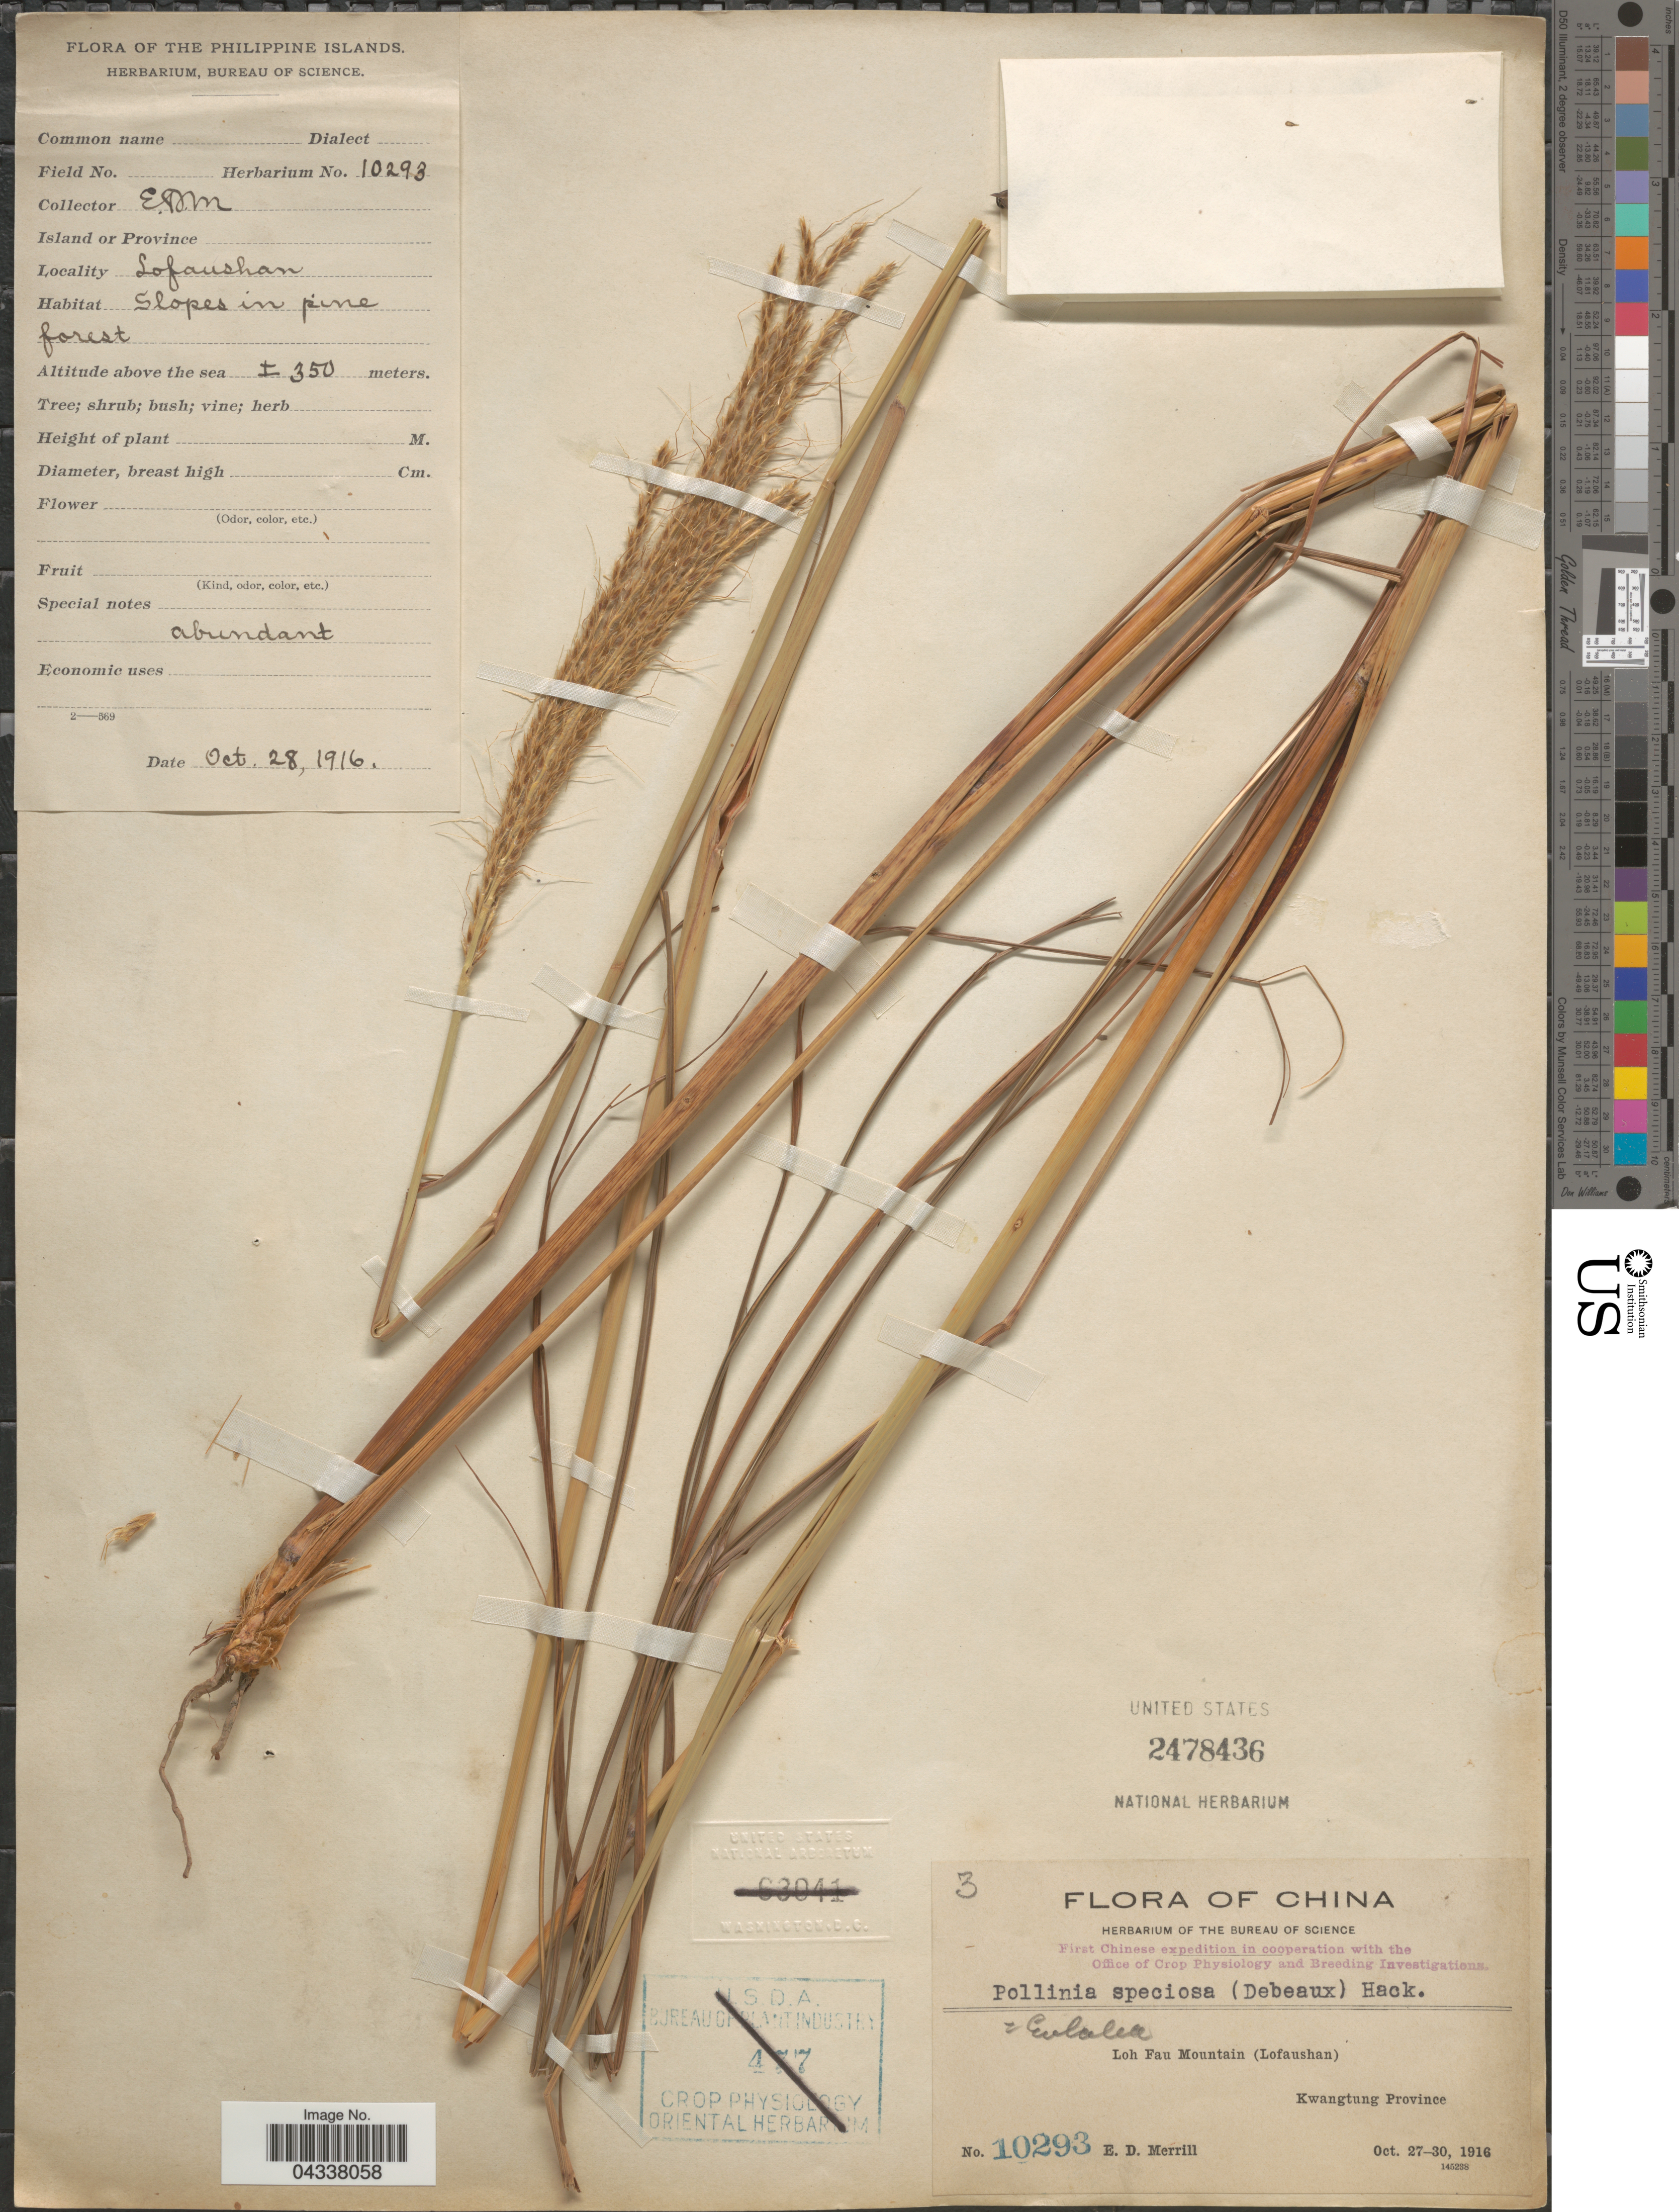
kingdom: Plantae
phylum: Tracheophyta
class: Liliopsida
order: Poales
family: Poaceae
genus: Pseudopogonatherum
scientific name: Pseudopogonatherum speciosum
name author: (Debeaux) Ohwi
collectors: E. D. Merrill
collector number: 10293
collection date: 1916-10-27/1916-10-30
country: China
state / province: Guangdong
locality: Loh Fau Mountain (Lofaushan). Kwangtung Province.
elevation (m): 350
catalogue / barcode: US 2478436